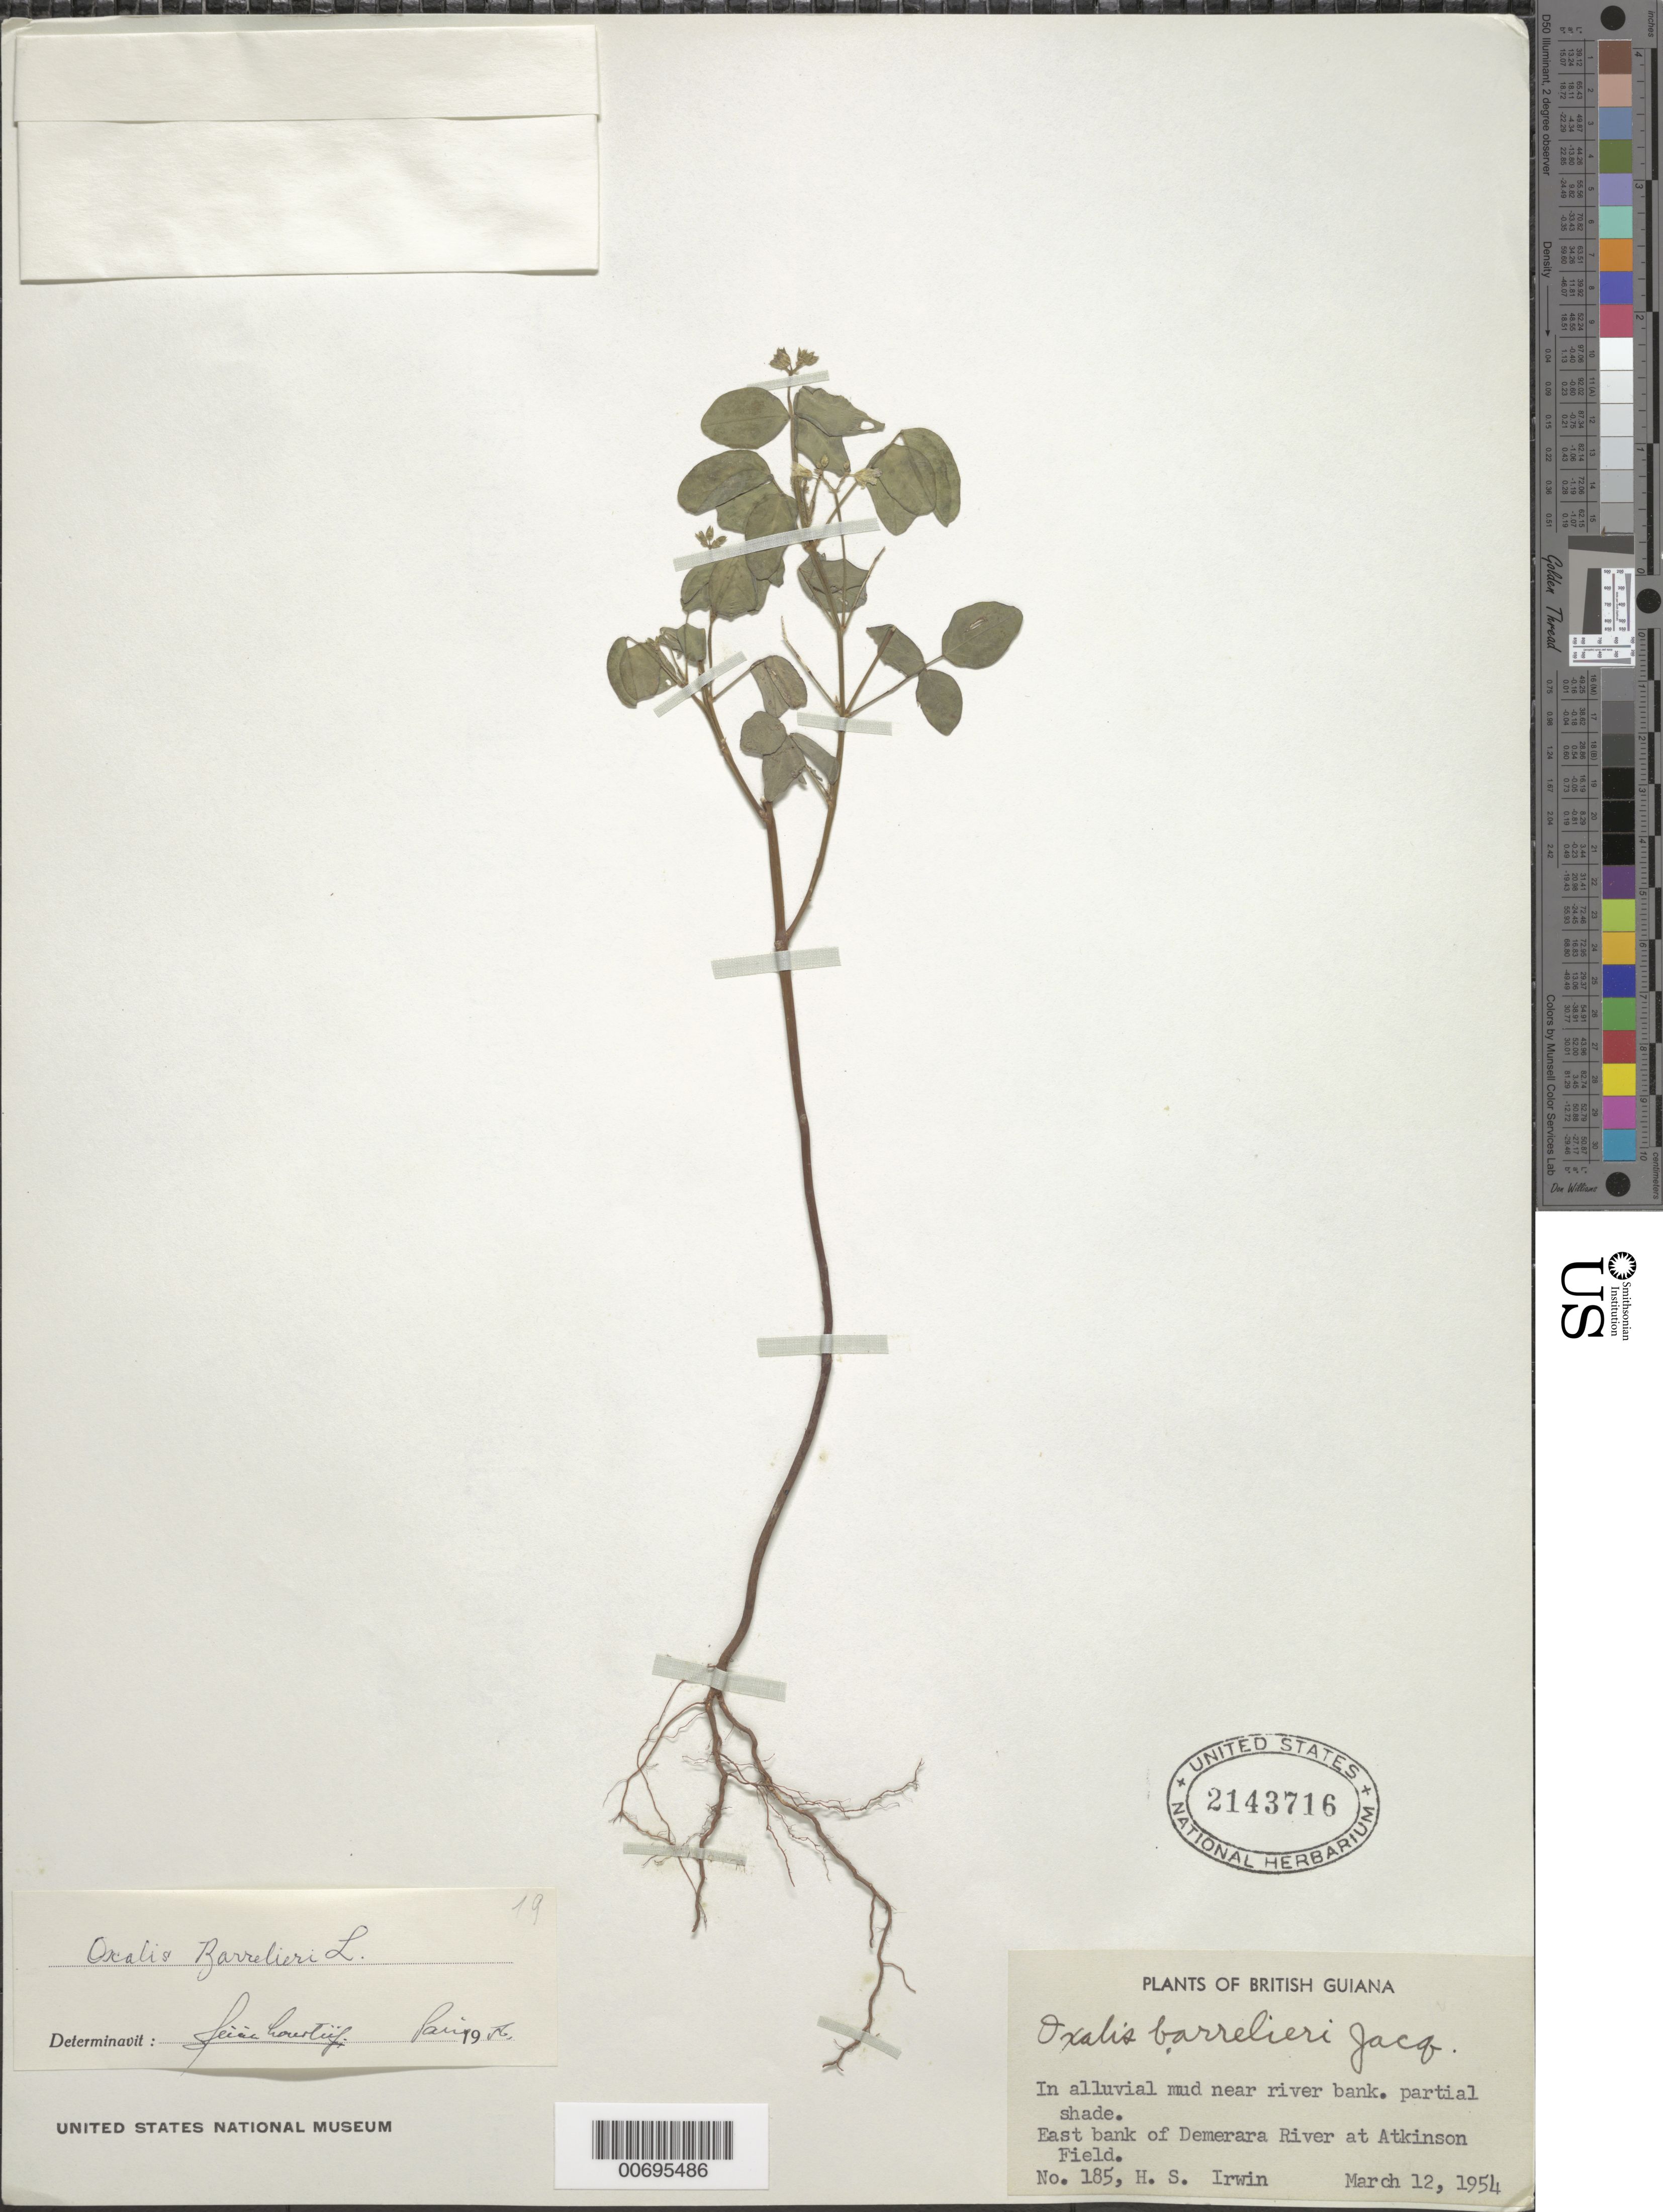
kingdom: Plantae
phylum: Tracheophyta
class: Magnoliopsida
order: Oxalidales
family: Oxalidaceae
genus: Oxalis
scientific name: Oxalis barrelieri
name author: L.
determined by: Lourteig, A.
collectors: H. Irwin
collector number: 185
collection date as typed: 12-Apr-54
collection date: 1954-04-12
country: Guyana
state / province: Demerara-Mahaica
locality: Atkinson Field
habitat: Partial shade, alluvial mud near river bank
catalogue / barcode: US 2143716